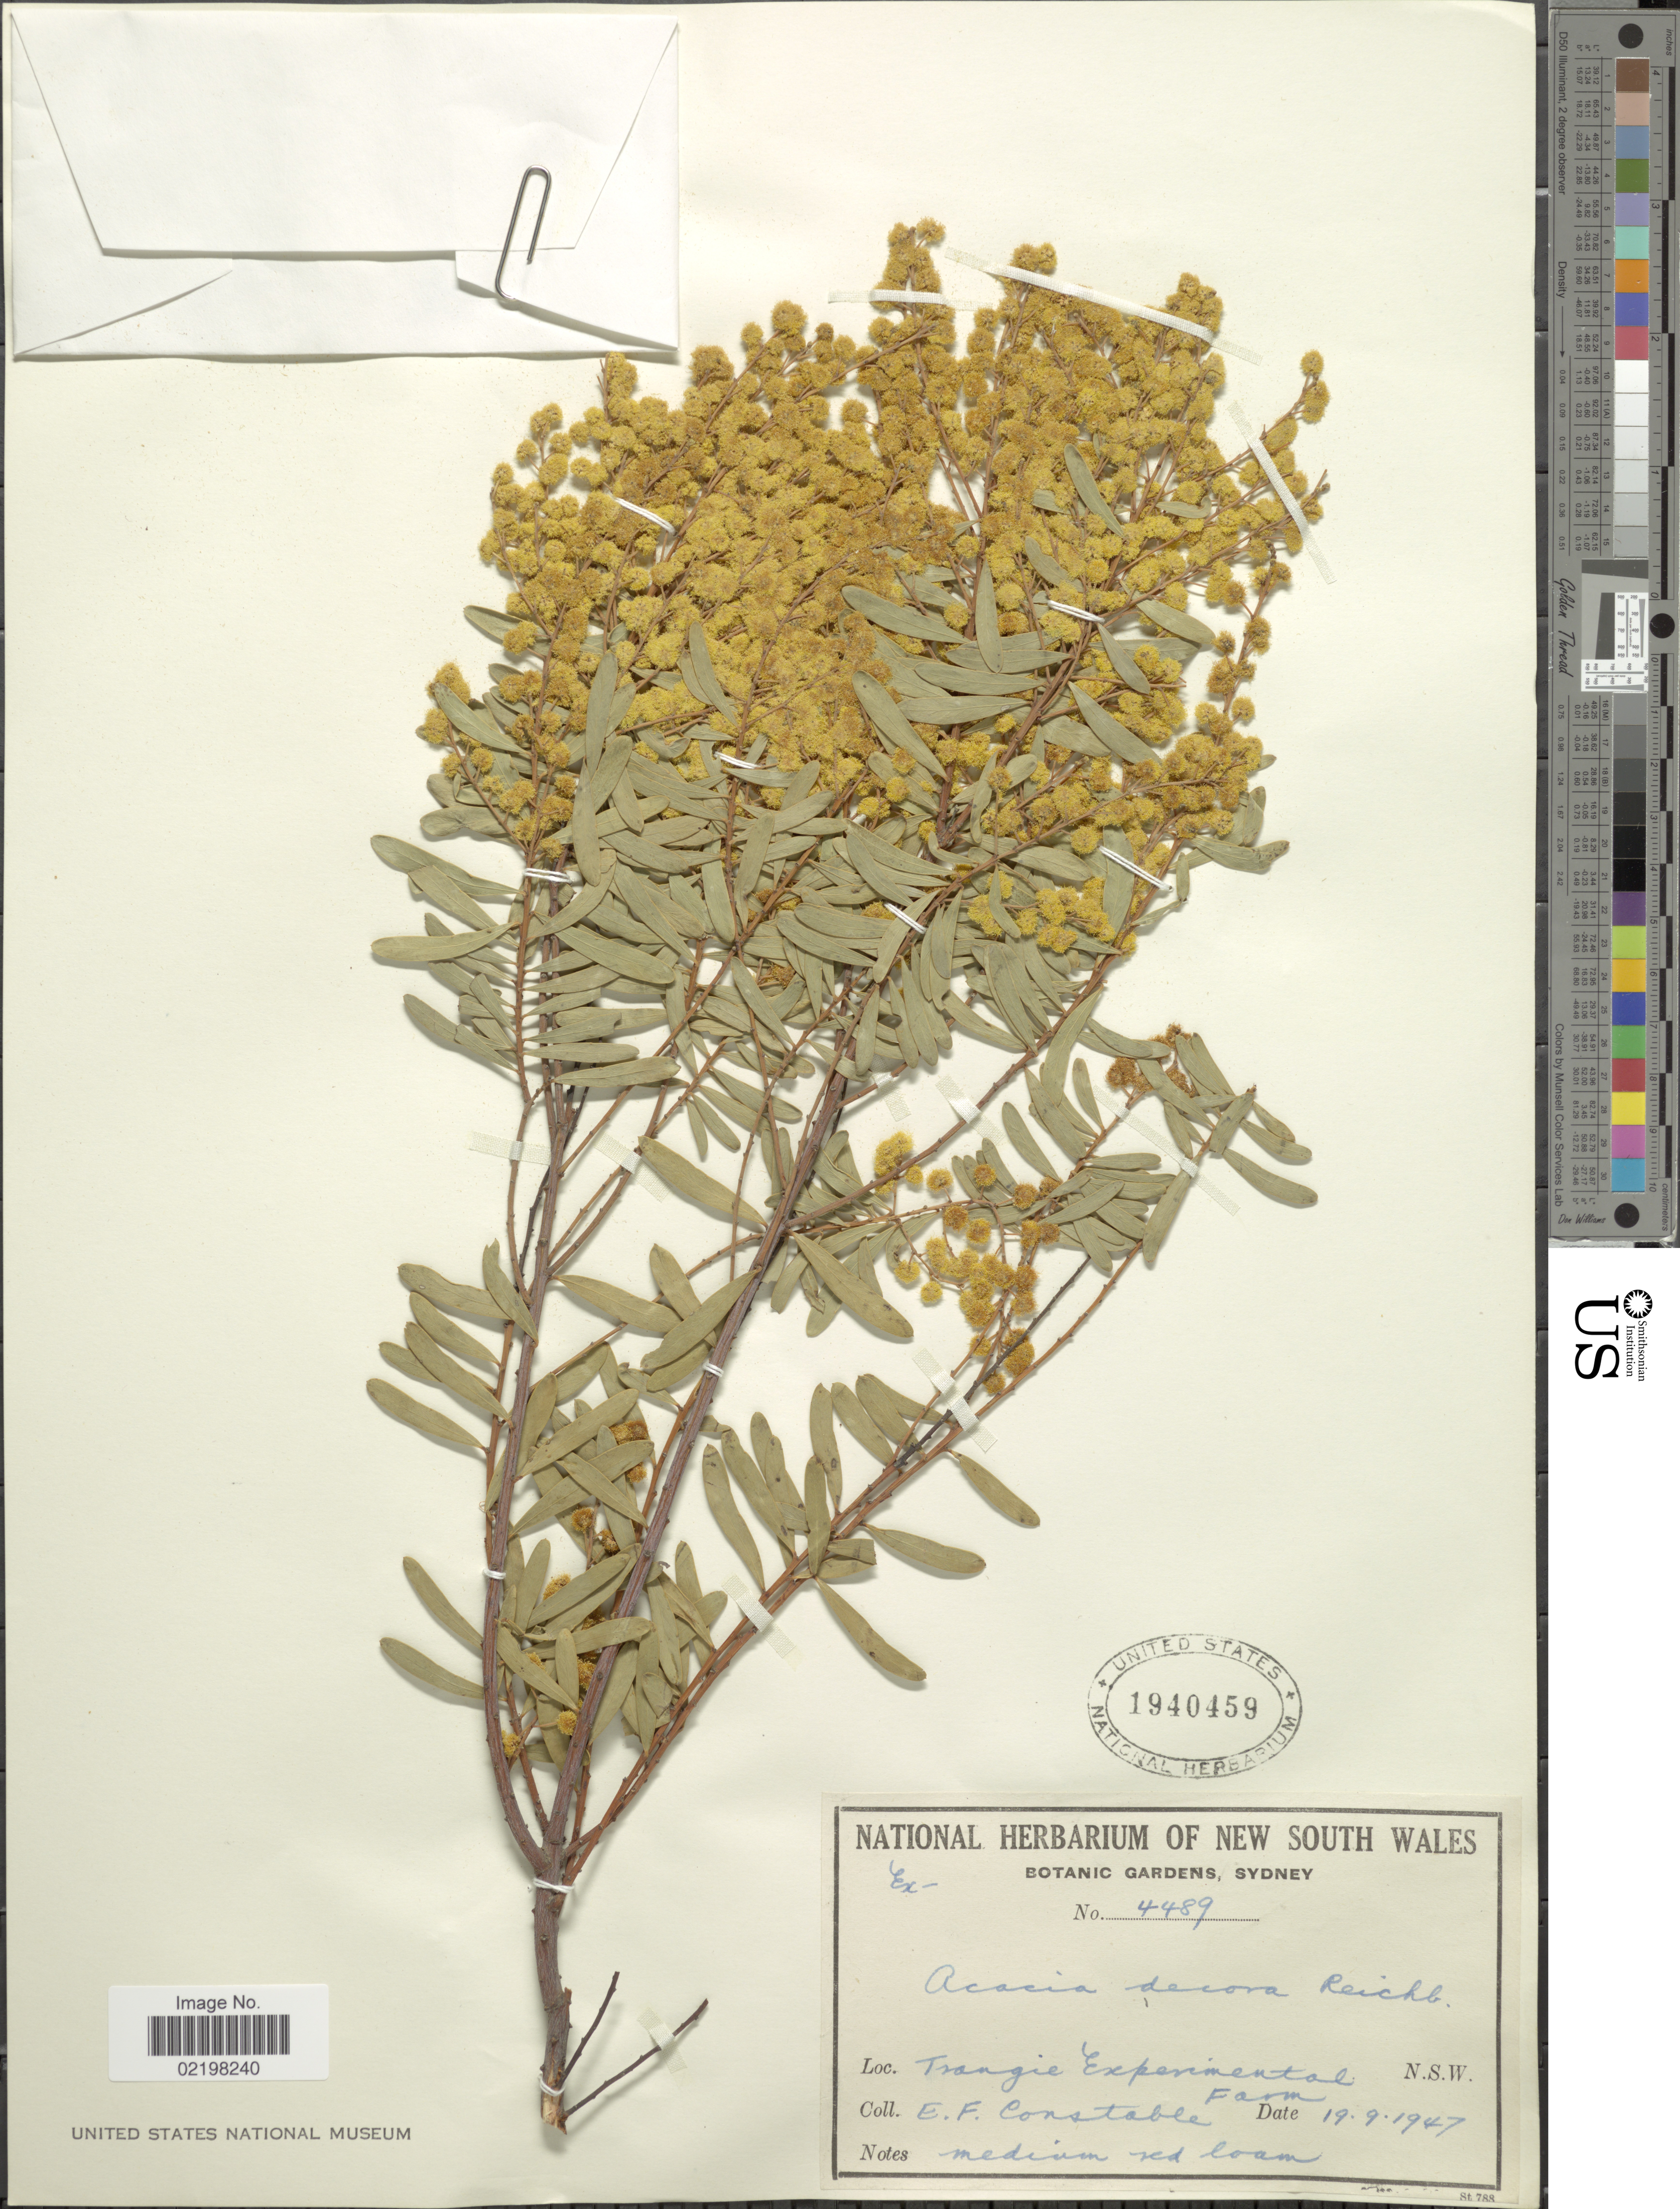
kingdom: Plantae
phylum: Tracheophyta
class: Magnoliopsida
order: Fabales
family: Fabaceae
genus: Acacia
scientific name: Acacia decora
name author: Rchb. f.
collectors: E. F. Constable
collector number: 4489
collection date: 1947-09-19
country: Australia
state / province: New South Wales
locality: Trangie Experimental Farm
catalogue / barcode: US 1940459